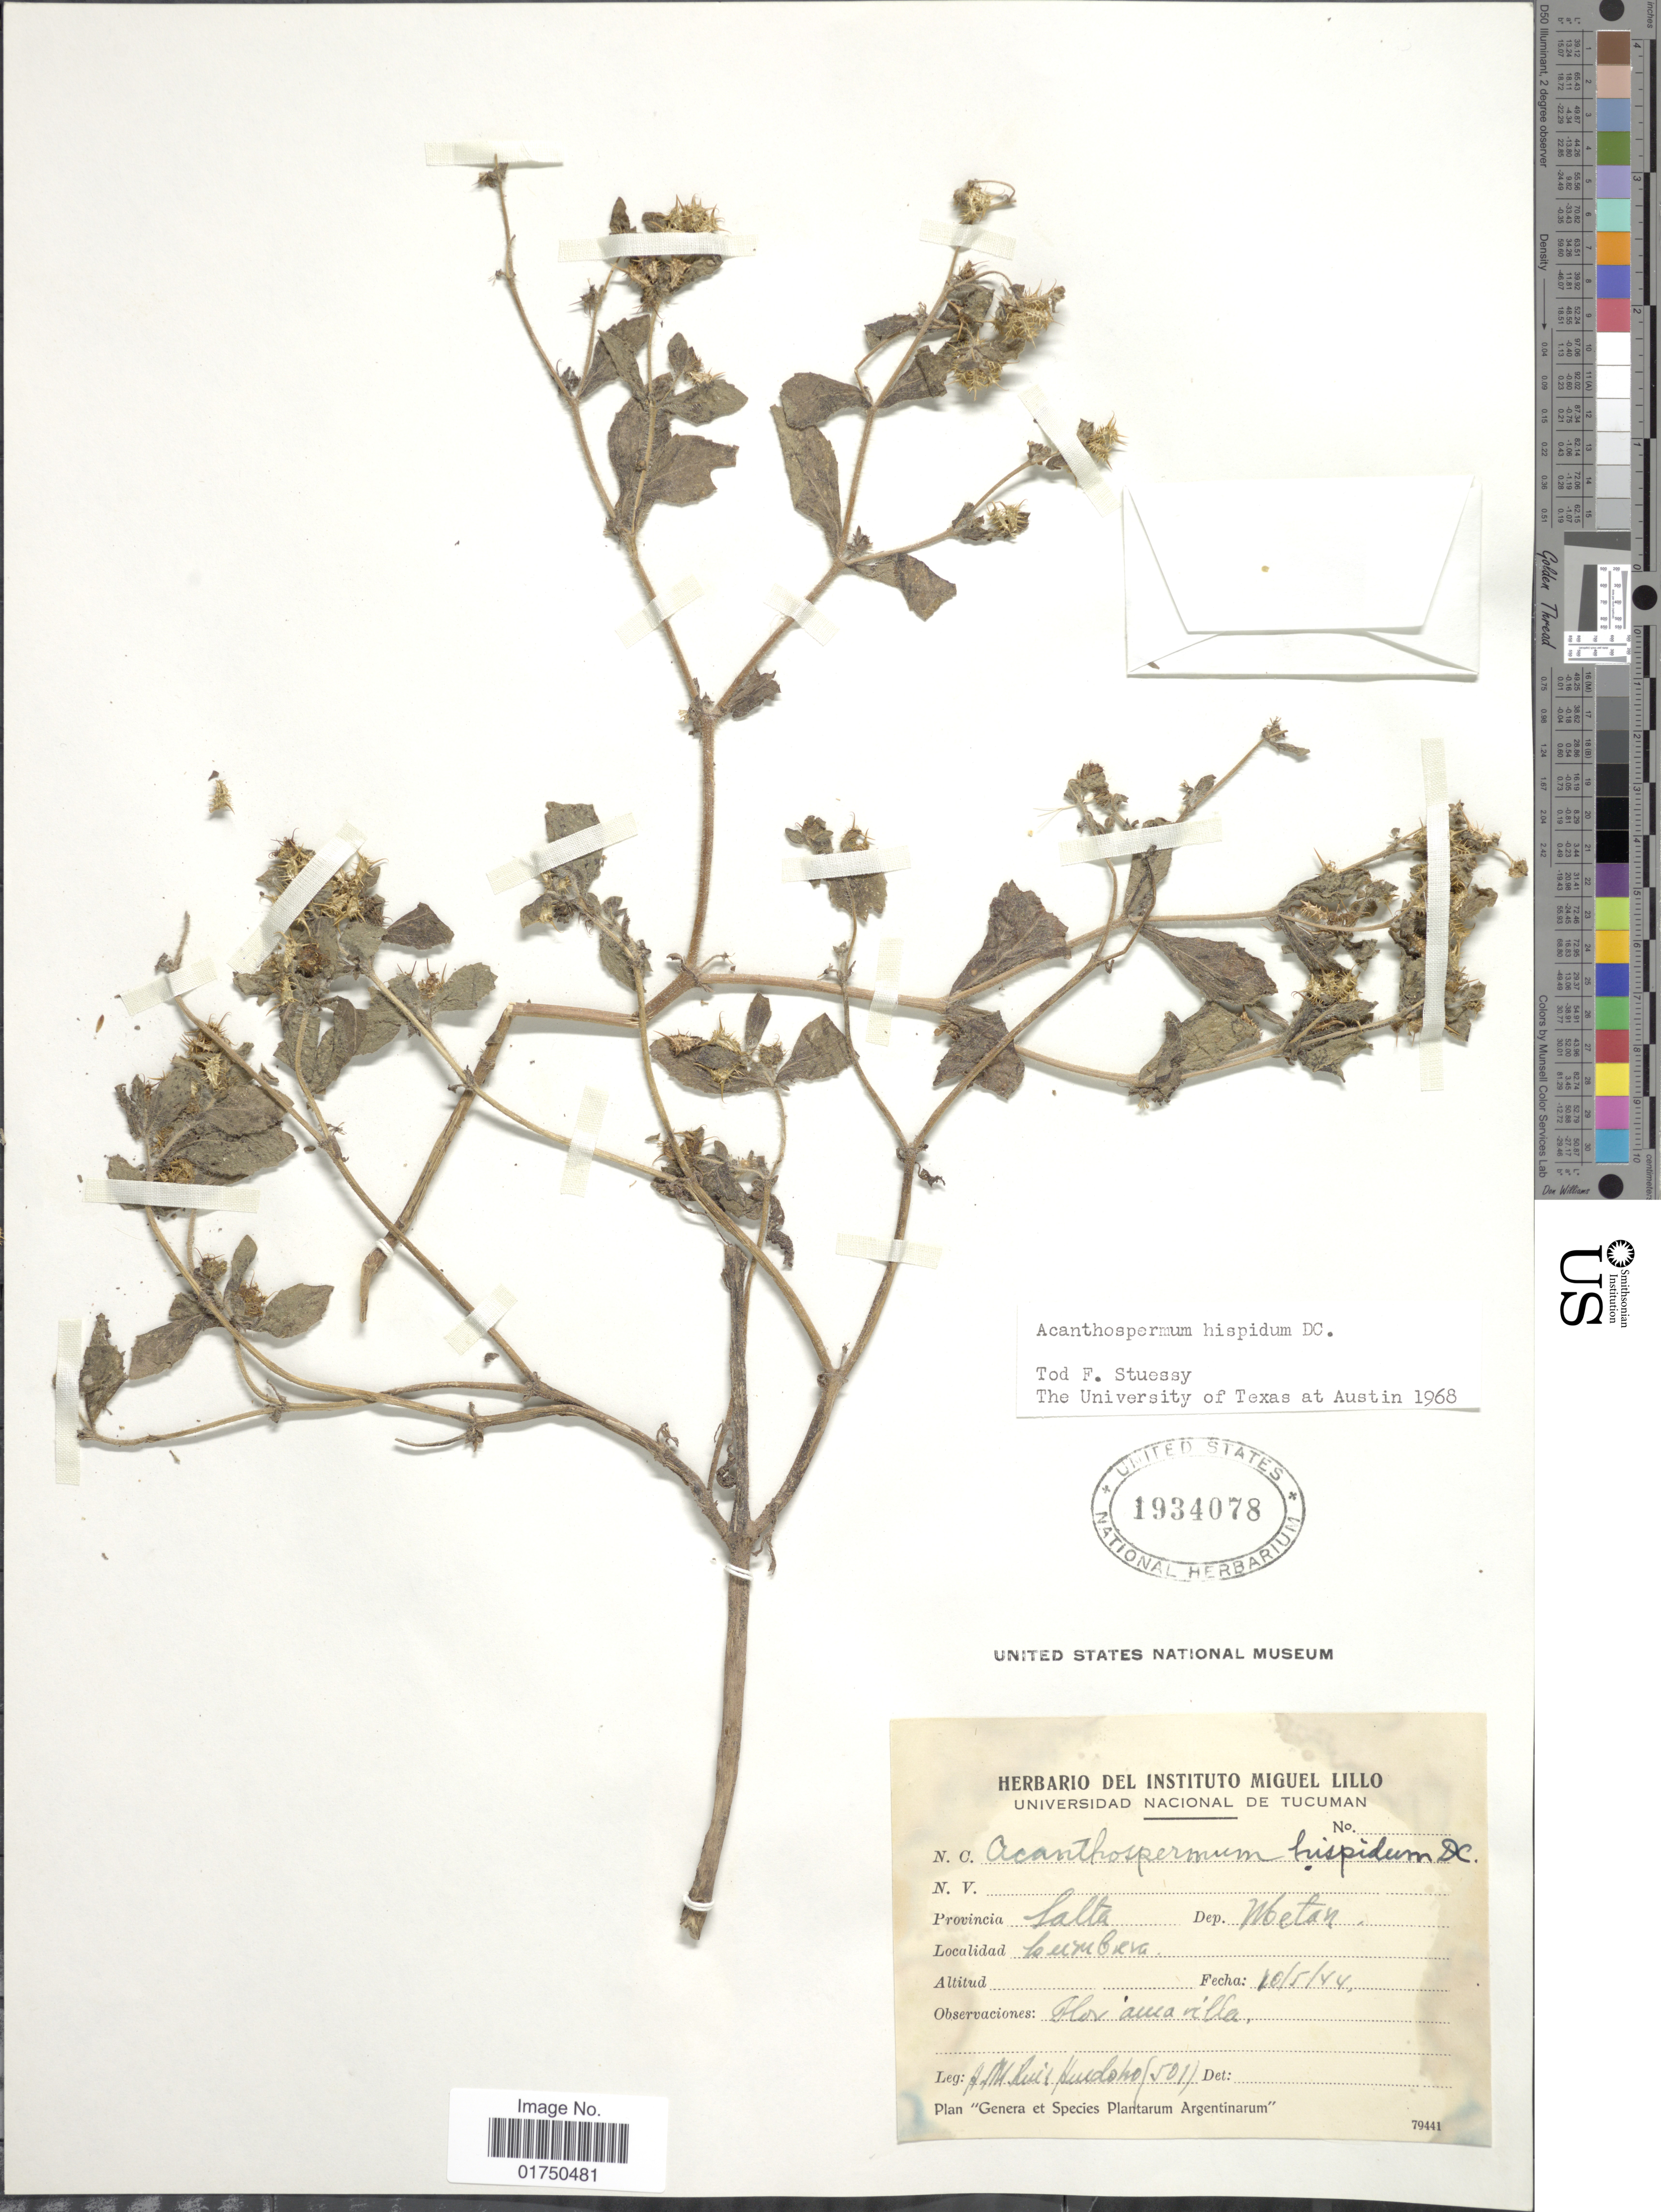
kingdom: Plantae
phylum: Tracheophyta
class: Magnoliopsida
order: Asterales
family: Asteraceae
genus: Acanthospermum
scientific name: Acanthospermum hispidum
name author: DC.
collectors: J. M. Ruiz Huidobo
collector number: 501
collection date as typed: Transcribed d/m/y: 10/5/44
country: Argentina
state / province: Salta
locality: Provincia Salta. Dep. Metan. Cumbra.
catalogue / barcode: US 1934078